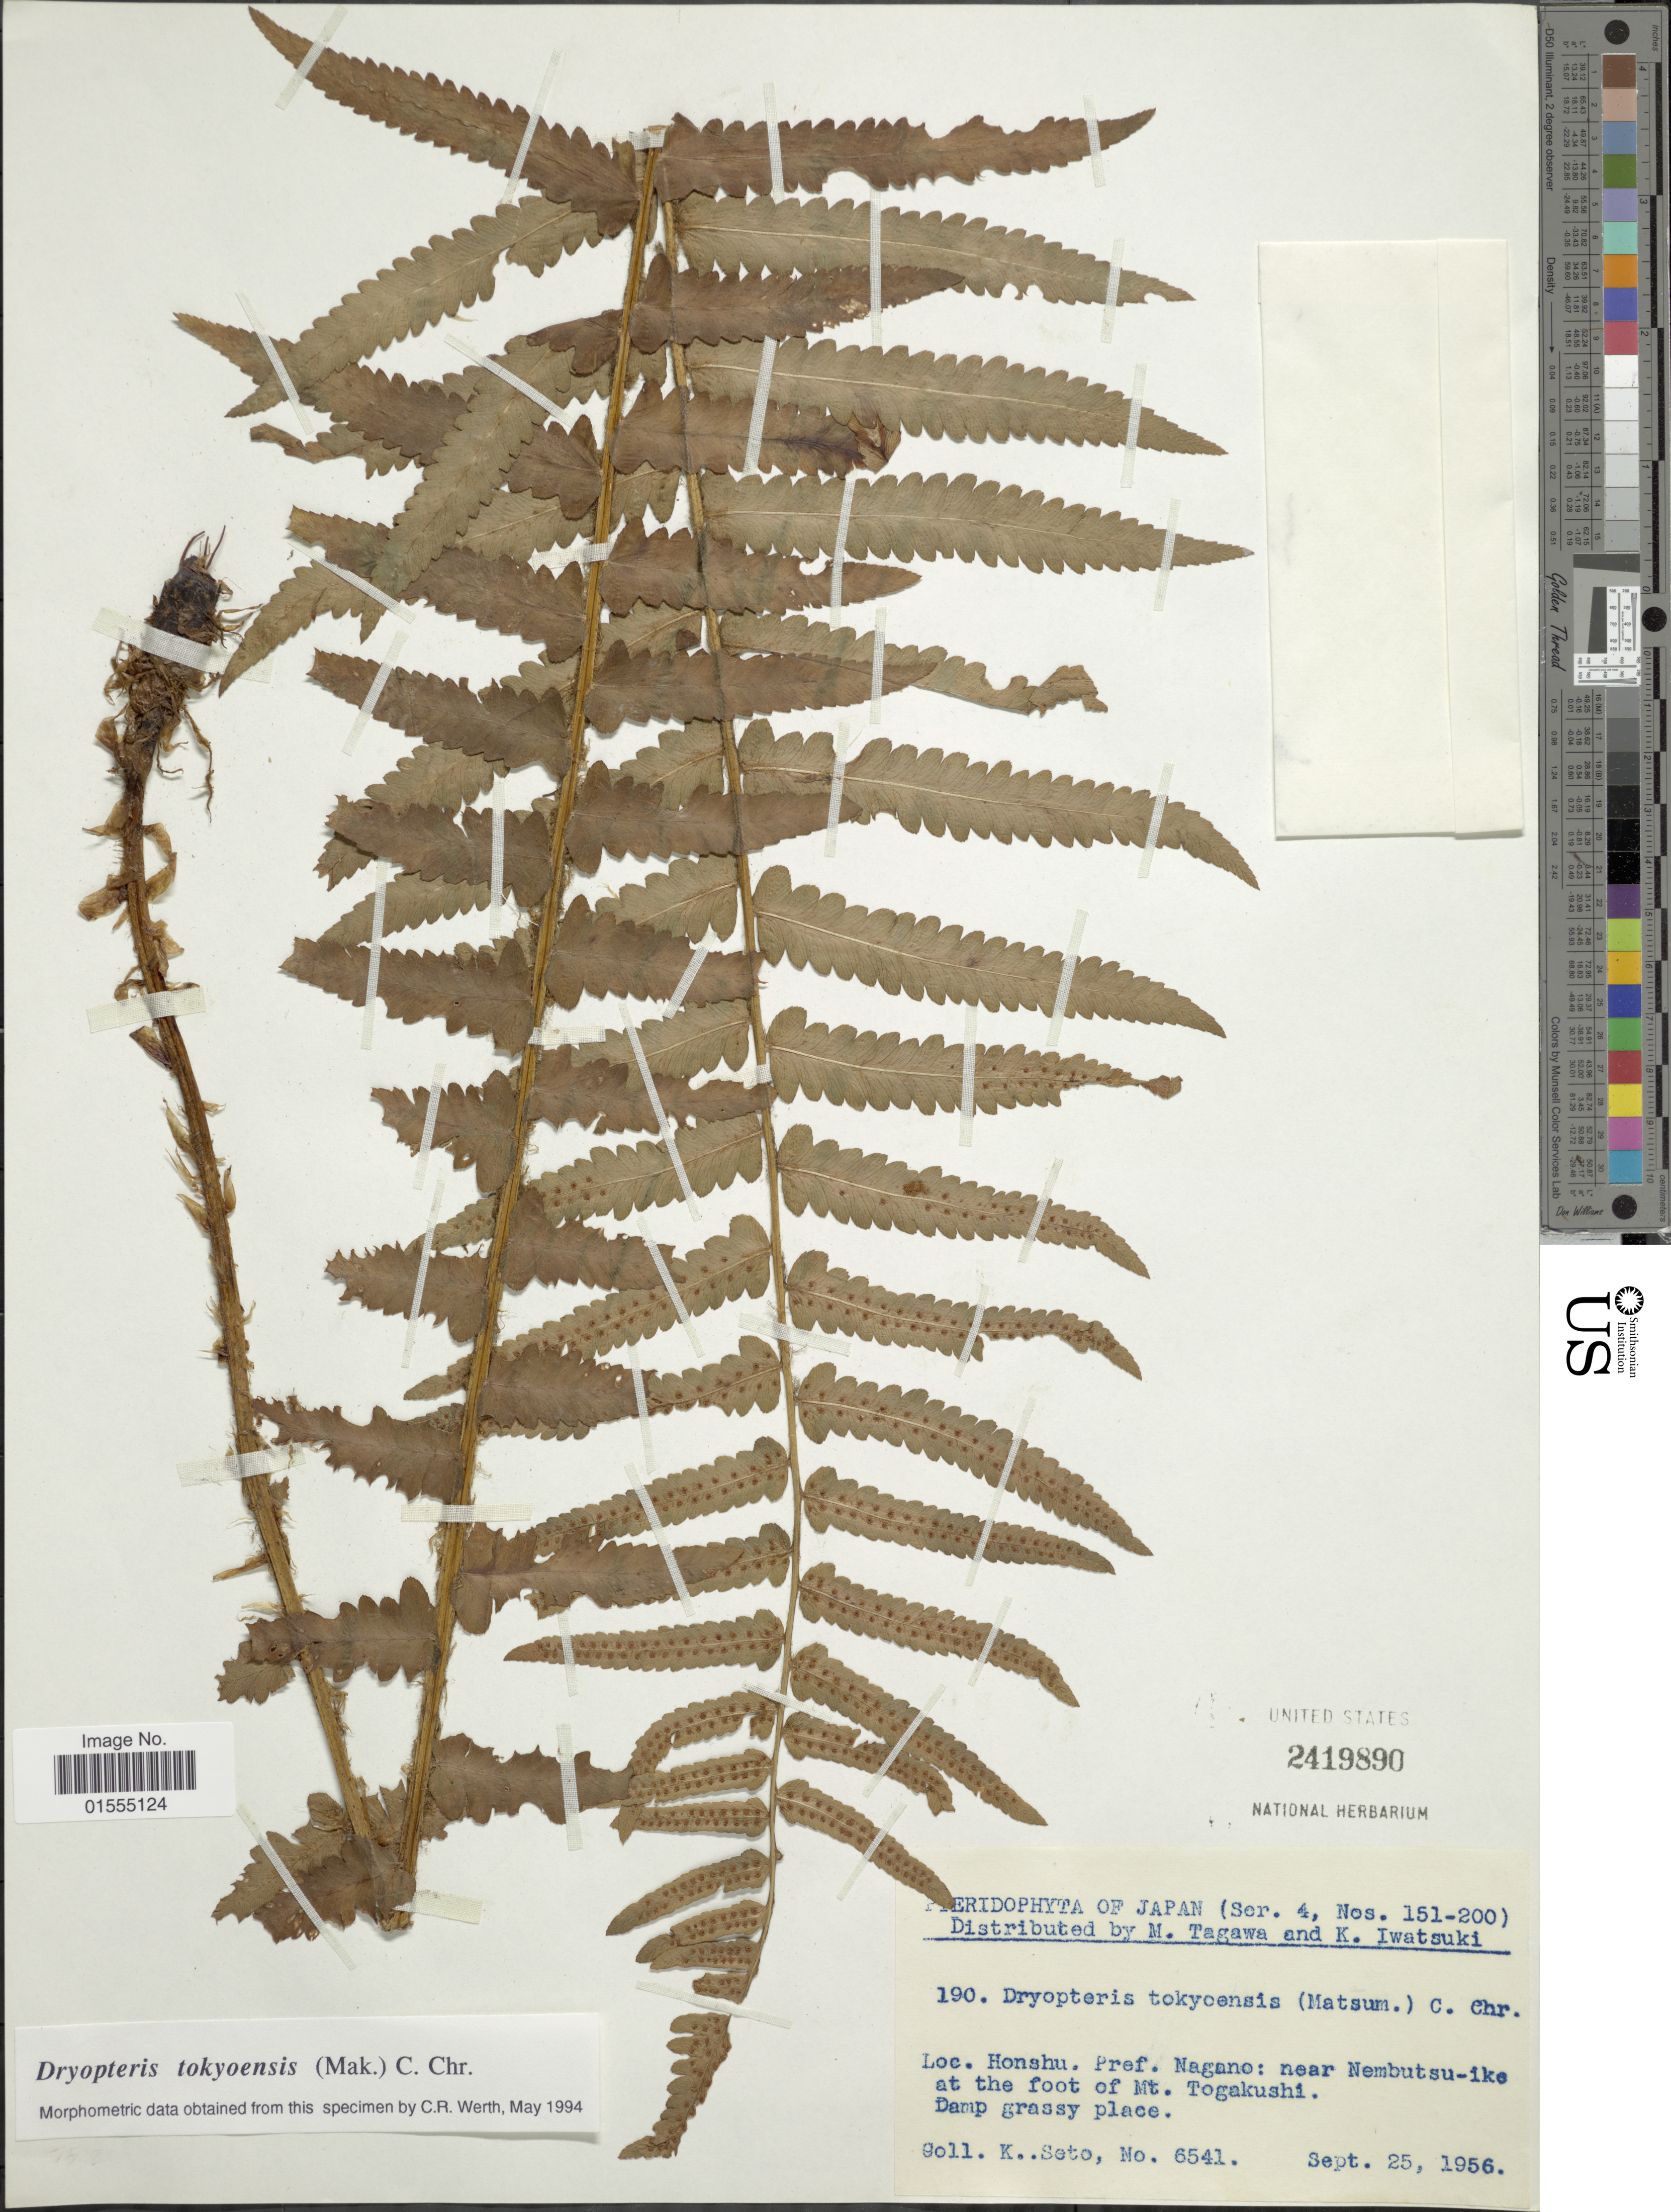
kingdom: Plantae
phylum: Tracheophyta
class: Polypodiopsida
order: Polypodiales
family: Dryopteridaceae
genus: Dryopteris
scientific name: Dryopteris tokyoensis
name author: (Matsum. ex Makino) C. Chr.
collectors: K. Seto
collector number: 6541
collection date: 1956-09-25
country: Japan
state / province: Nagano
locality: Honshu Pref Nagano: near Nembutsu-ike at the foot of Mt Togakushi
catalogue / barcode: US 2419890